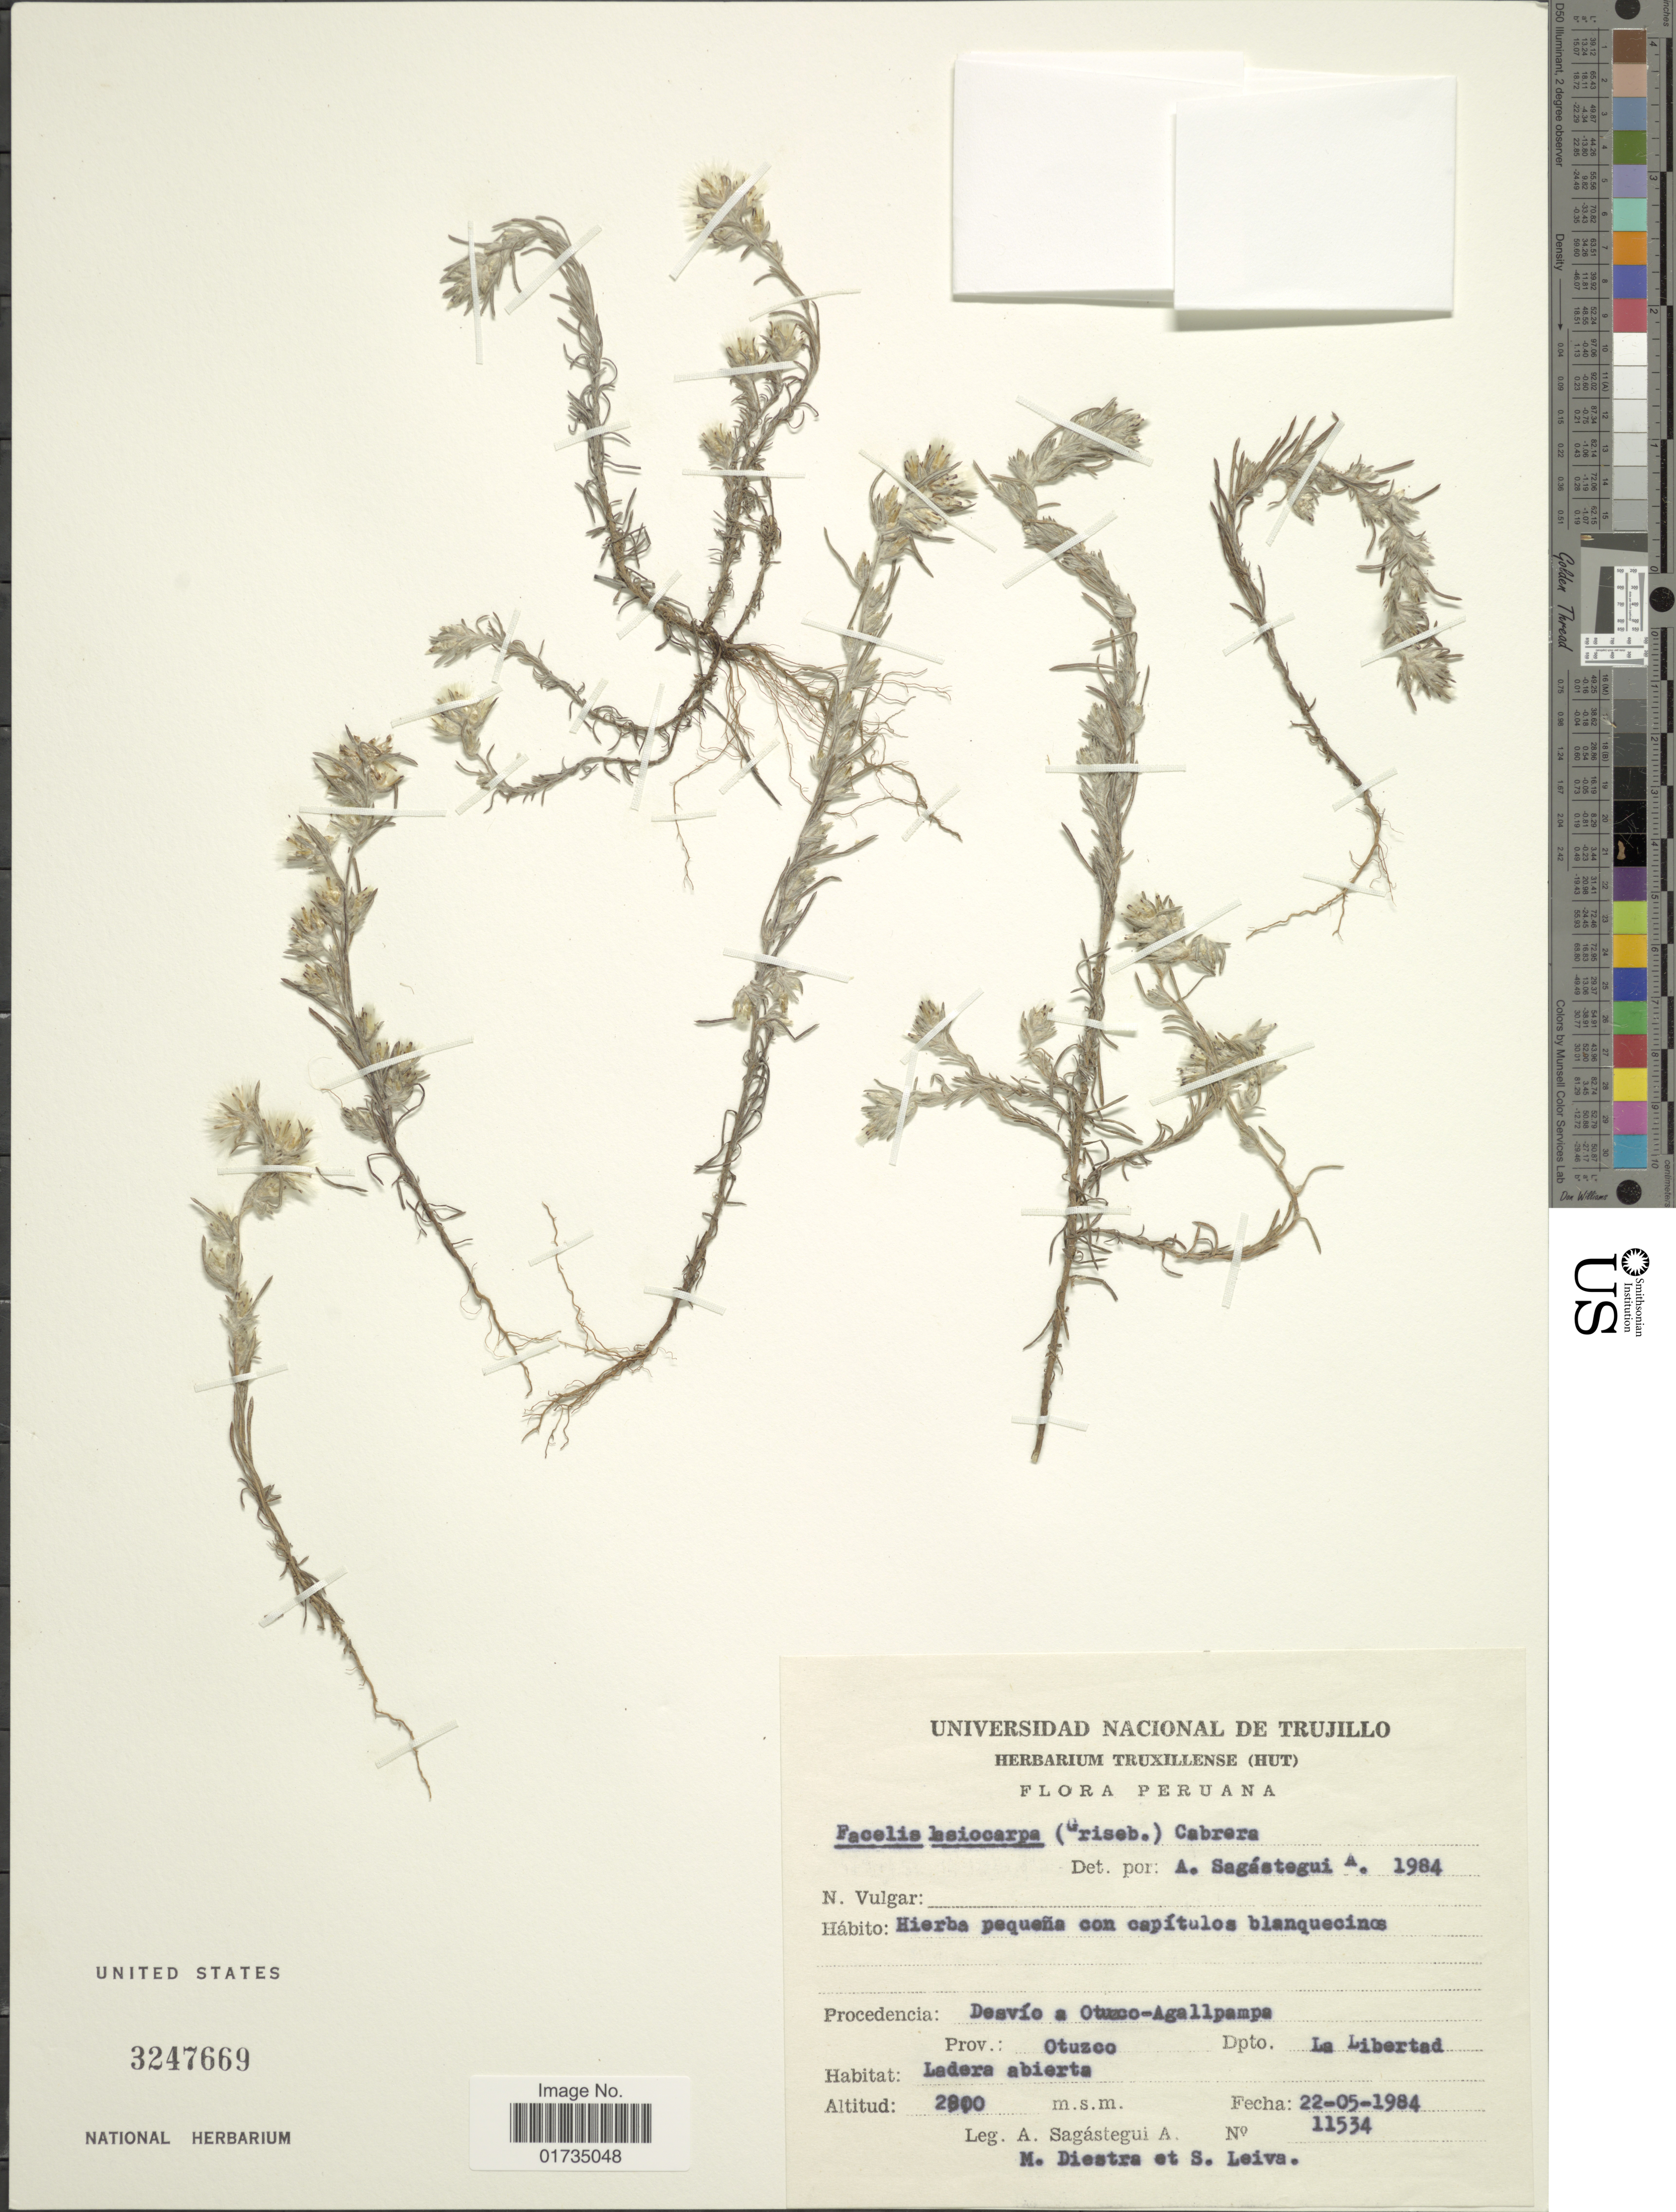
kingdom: Plantae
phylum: Tracheophyta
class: Magnoliopsida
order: Asterales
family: Asteraceae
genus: Facelis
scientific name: Facelis lasiocarpa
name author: (Griseb.) Cabrera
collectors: A. Sagástegui A., M. Diestra & S. Leiva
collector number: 11534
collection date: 1984-05-22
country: Peru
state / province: La Libertad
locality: Peruana. Procedencia: Desvio a Otuzco-Agallpampa. Prov.: Otuzco. Dpto.: La Libertad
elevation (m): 2800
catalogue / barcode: US 3247669